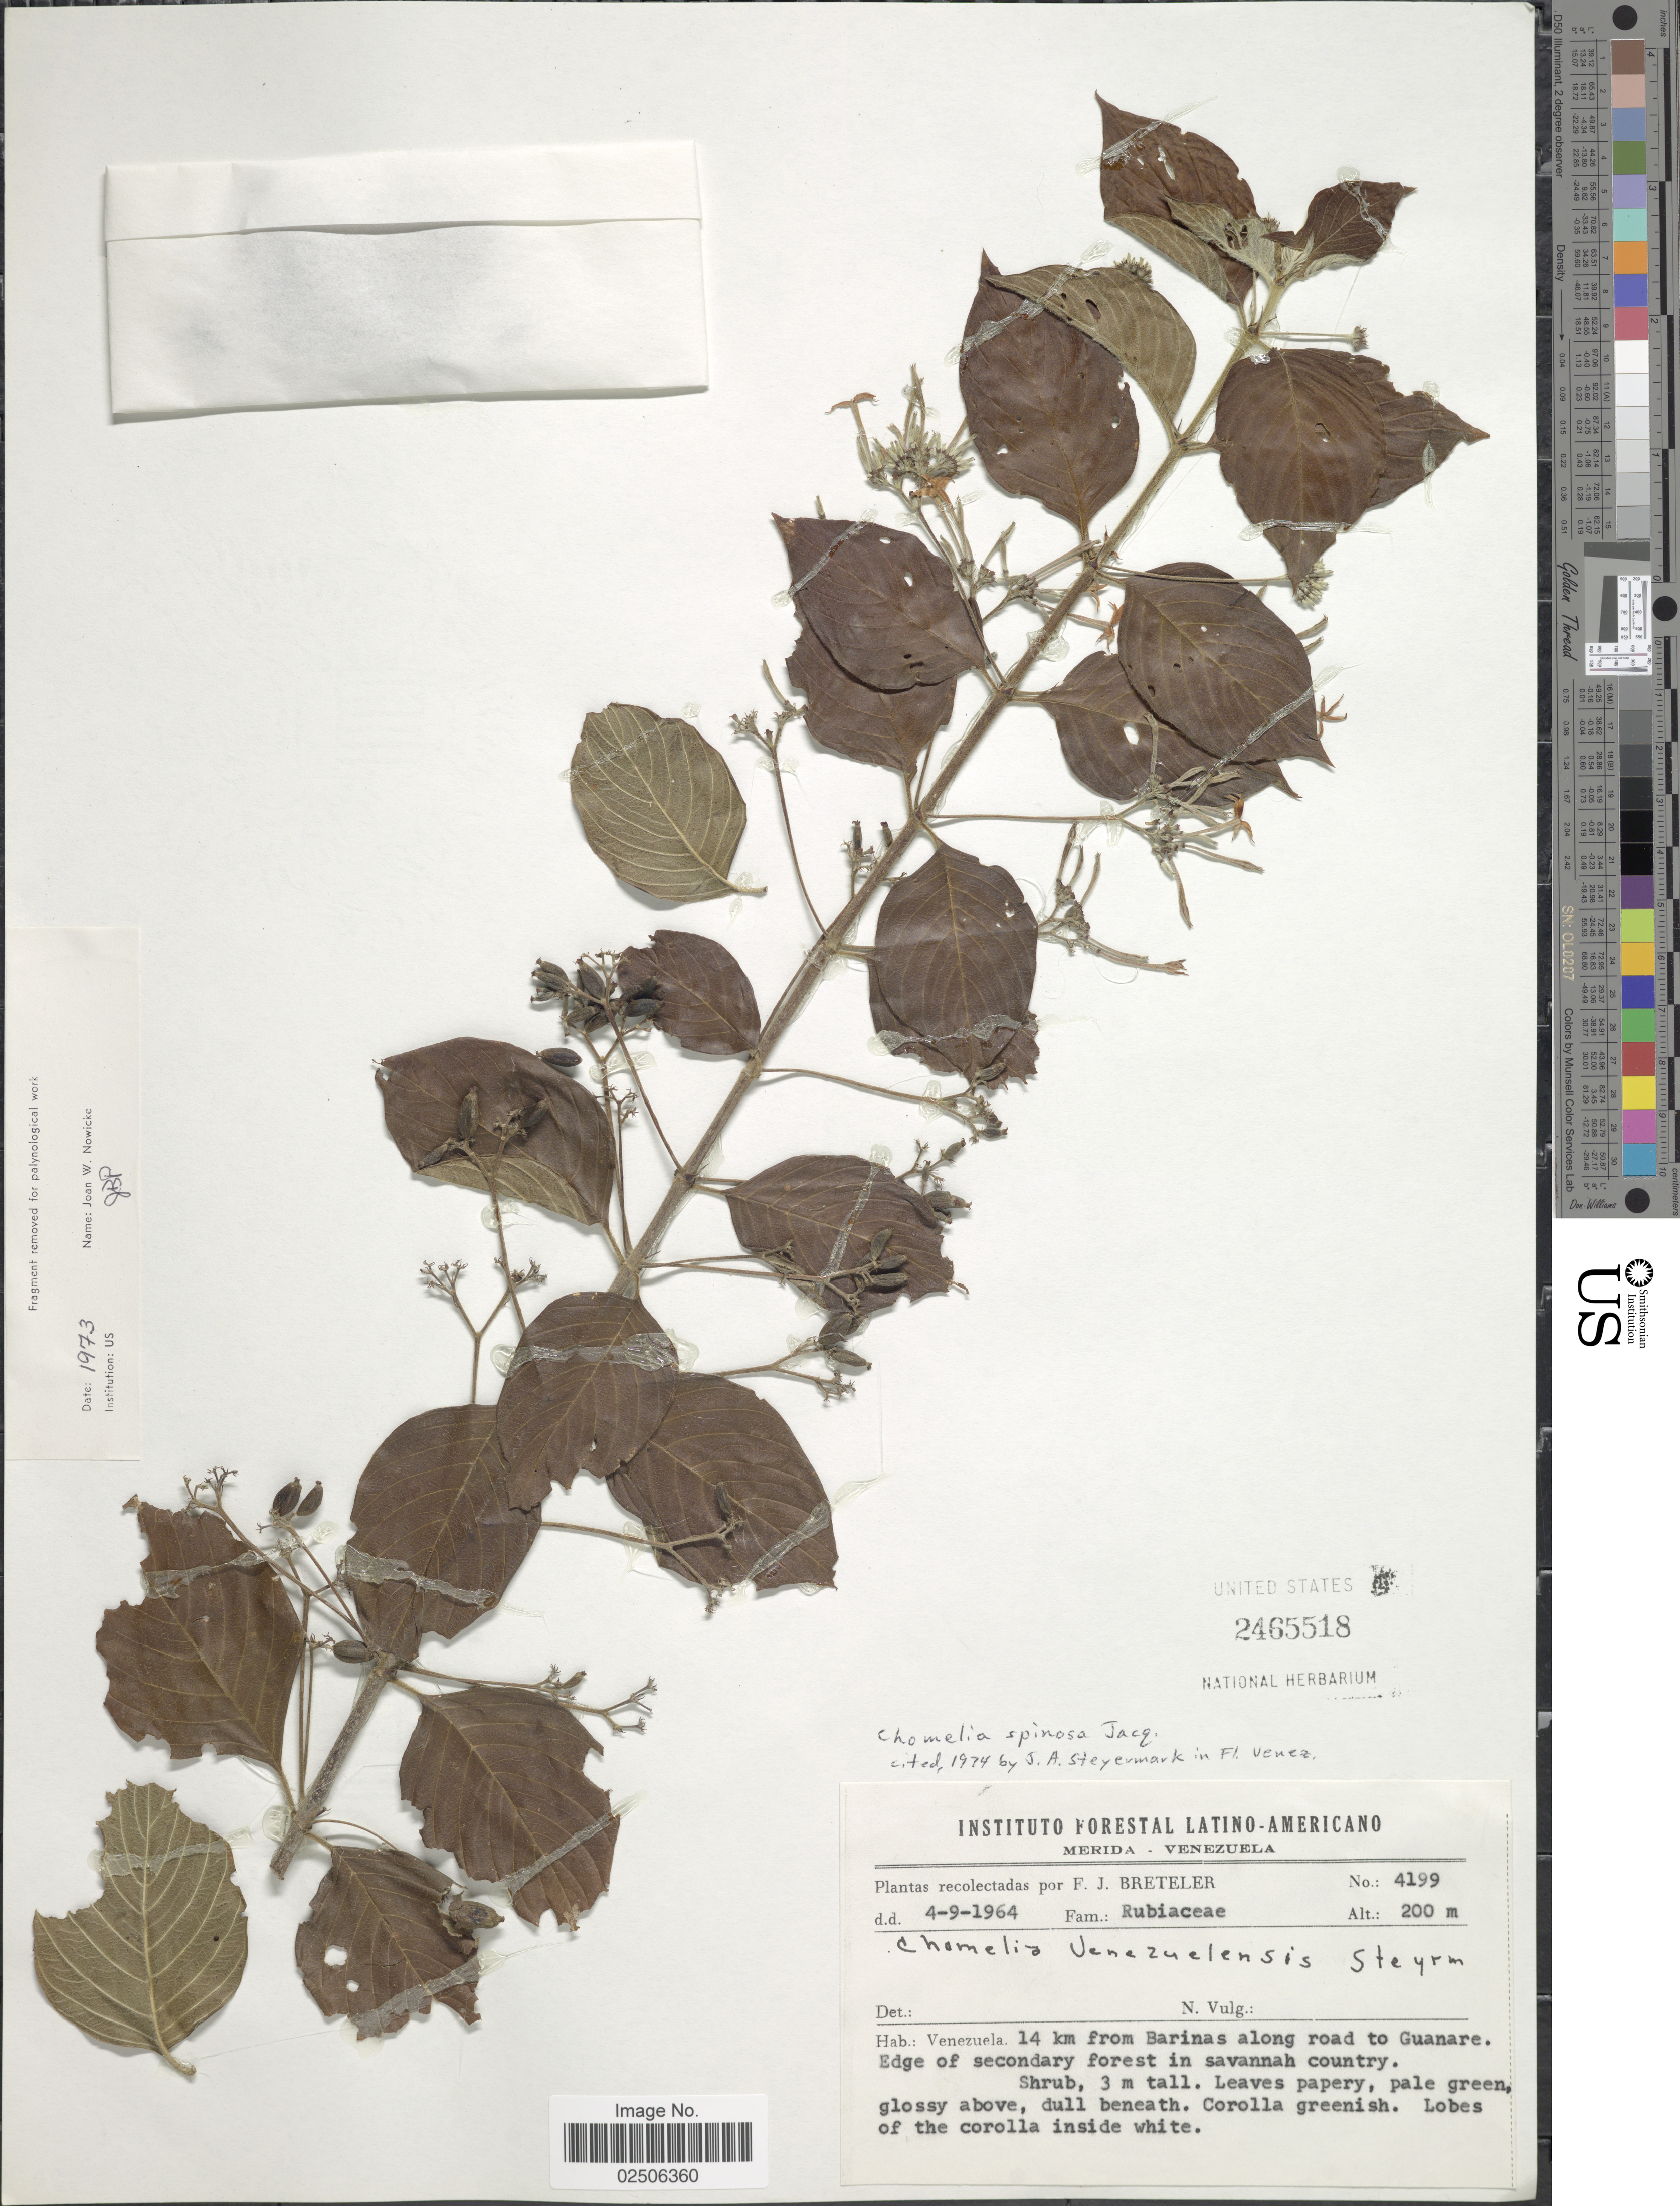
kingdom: Plantae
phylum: Tracheophyta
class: Magnoliopsida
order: Gentianales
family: Rubiaceae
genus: Chomelia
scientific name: Chomelia spinosa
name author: Jacq.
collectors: F. J. Breteler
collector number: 4199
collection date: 1964-09-04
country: Venezuela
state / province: Mérida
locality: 14 km from Barinas along road to Guanare, edge of secondary forest in savannah country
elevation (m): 200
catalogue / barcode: US 2465518